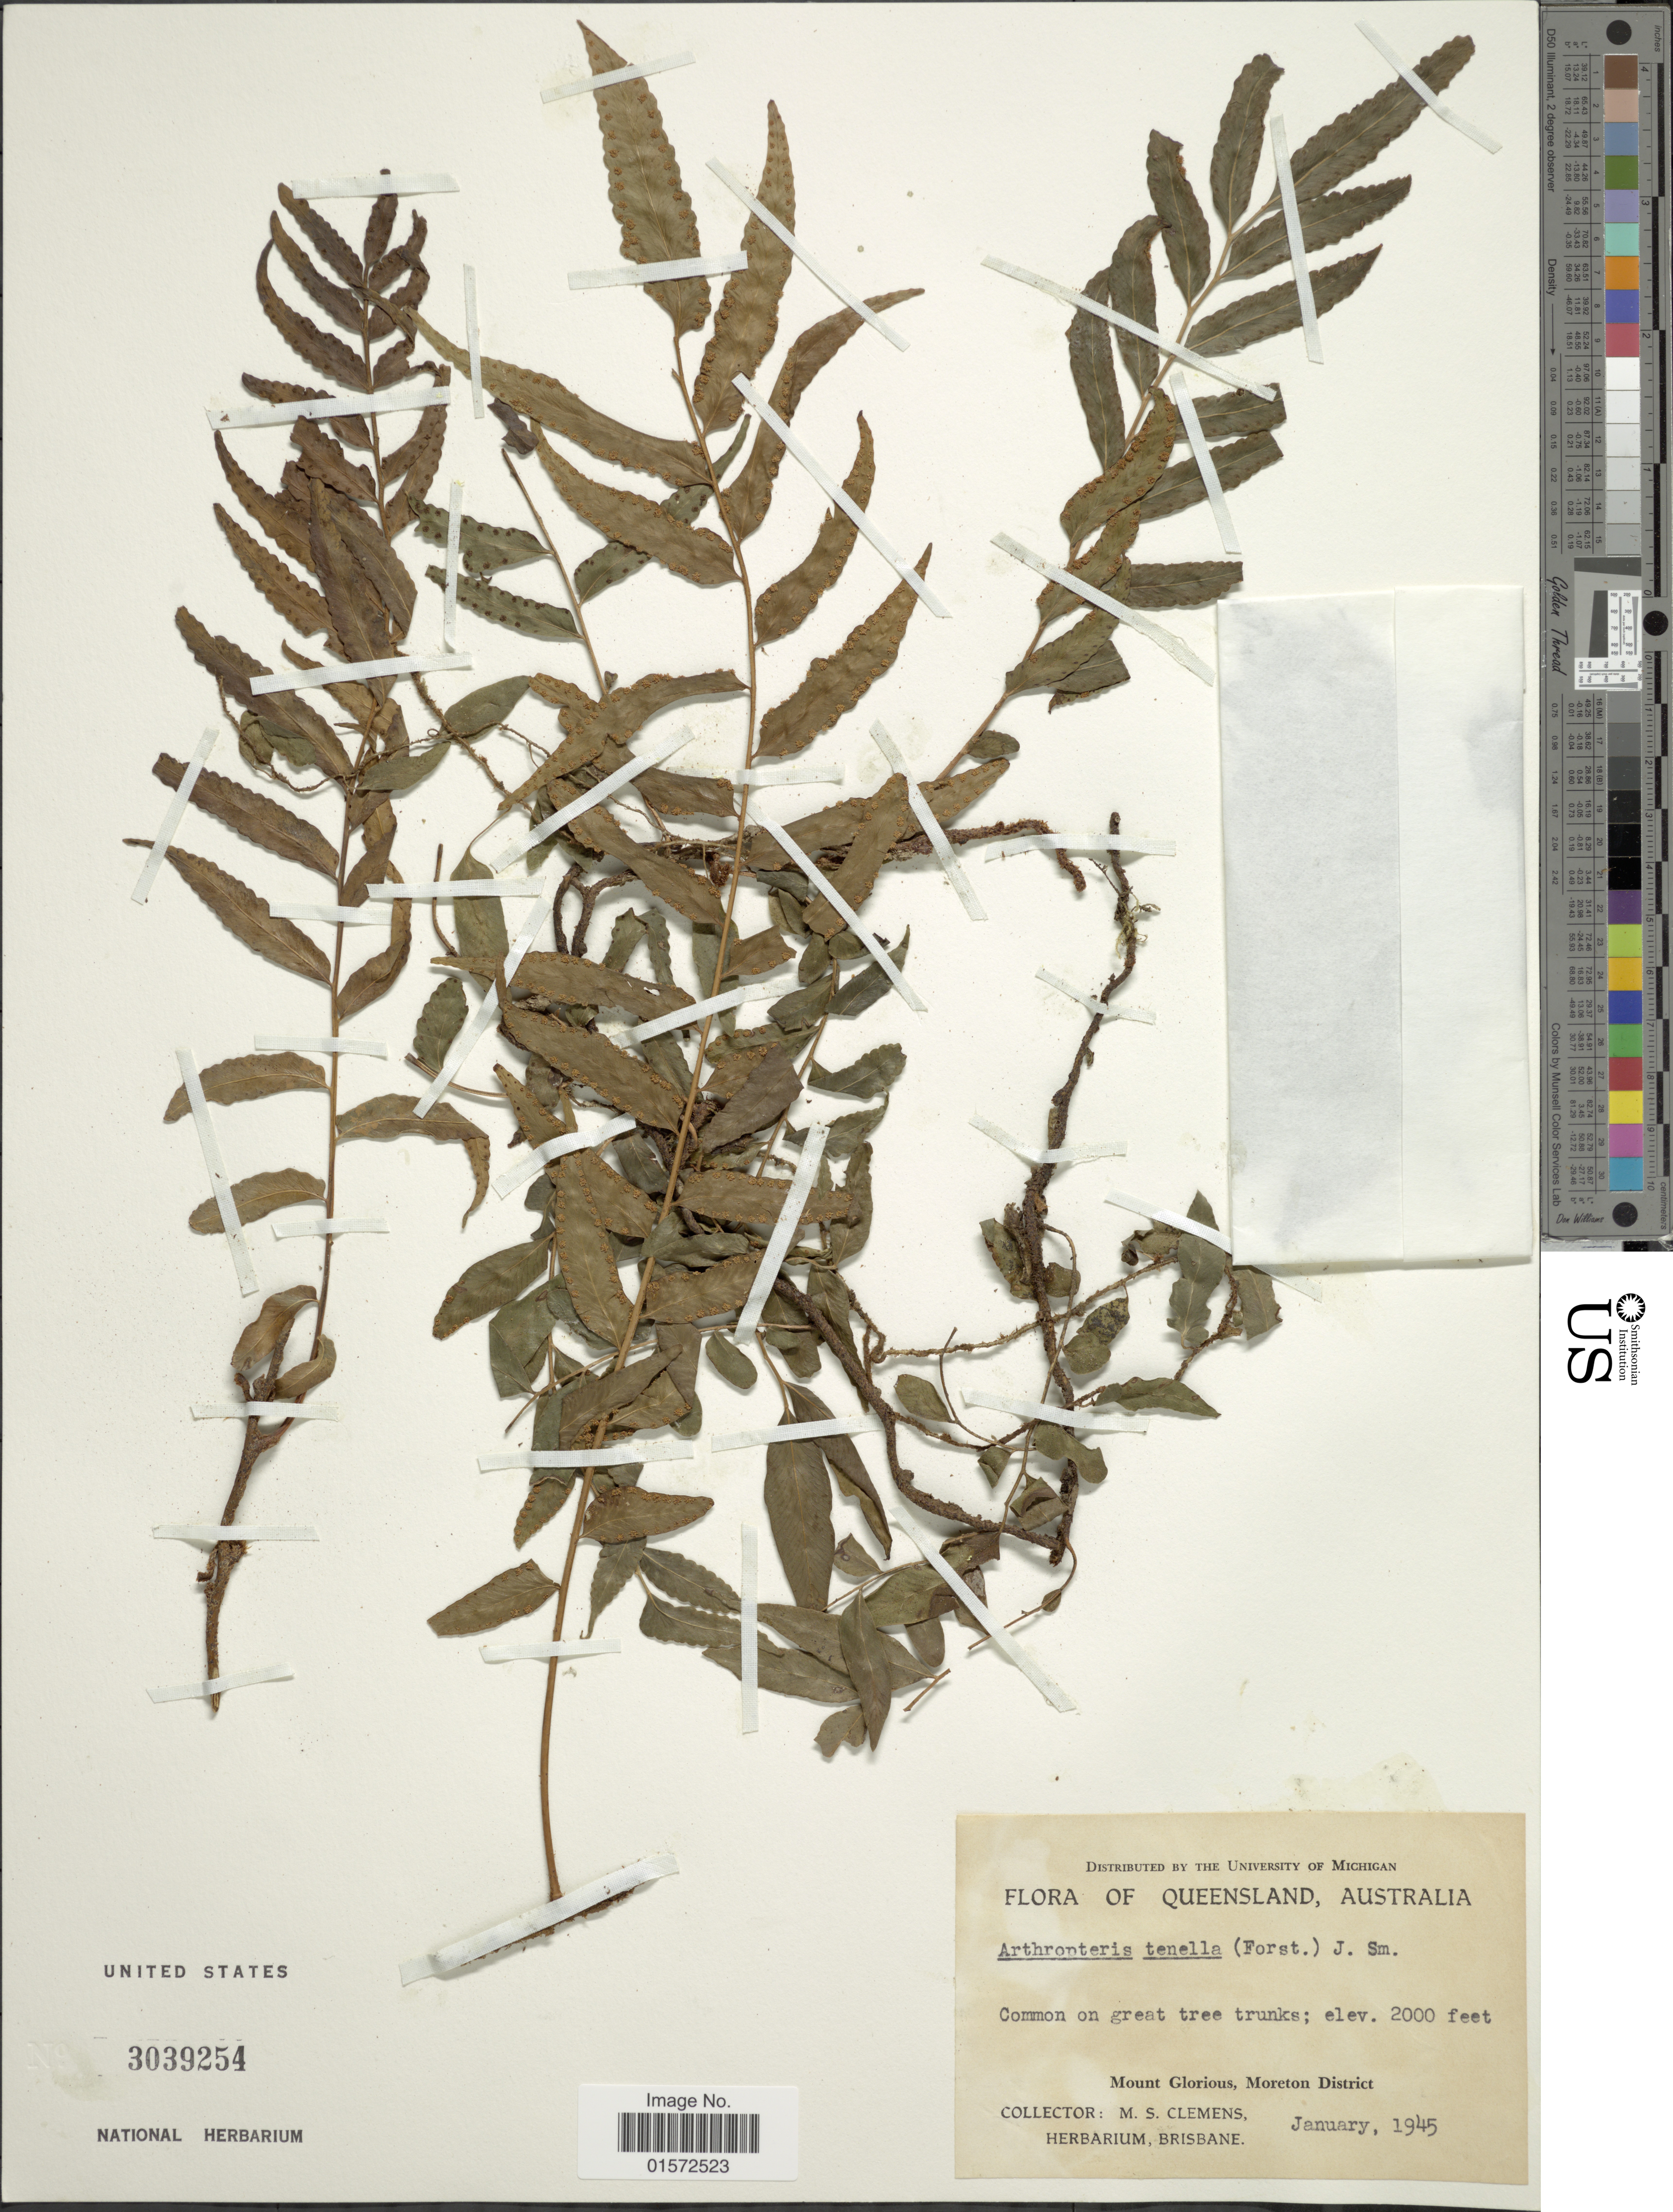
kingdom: Plantae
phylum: Tracheophyta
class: Polypodiopsida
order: Polypodiales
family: Tectariaceae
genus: Arthropteris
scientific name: Arthropteris tenella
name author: (G. Forst.) J. Sm. ex Hook. f.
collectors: M. S. Clemens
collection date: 1945-01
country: Australia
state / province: Queensland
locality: Comom on great tree trunks Mount Glorious, Moreton District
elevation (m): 610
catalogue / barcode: US 3039254